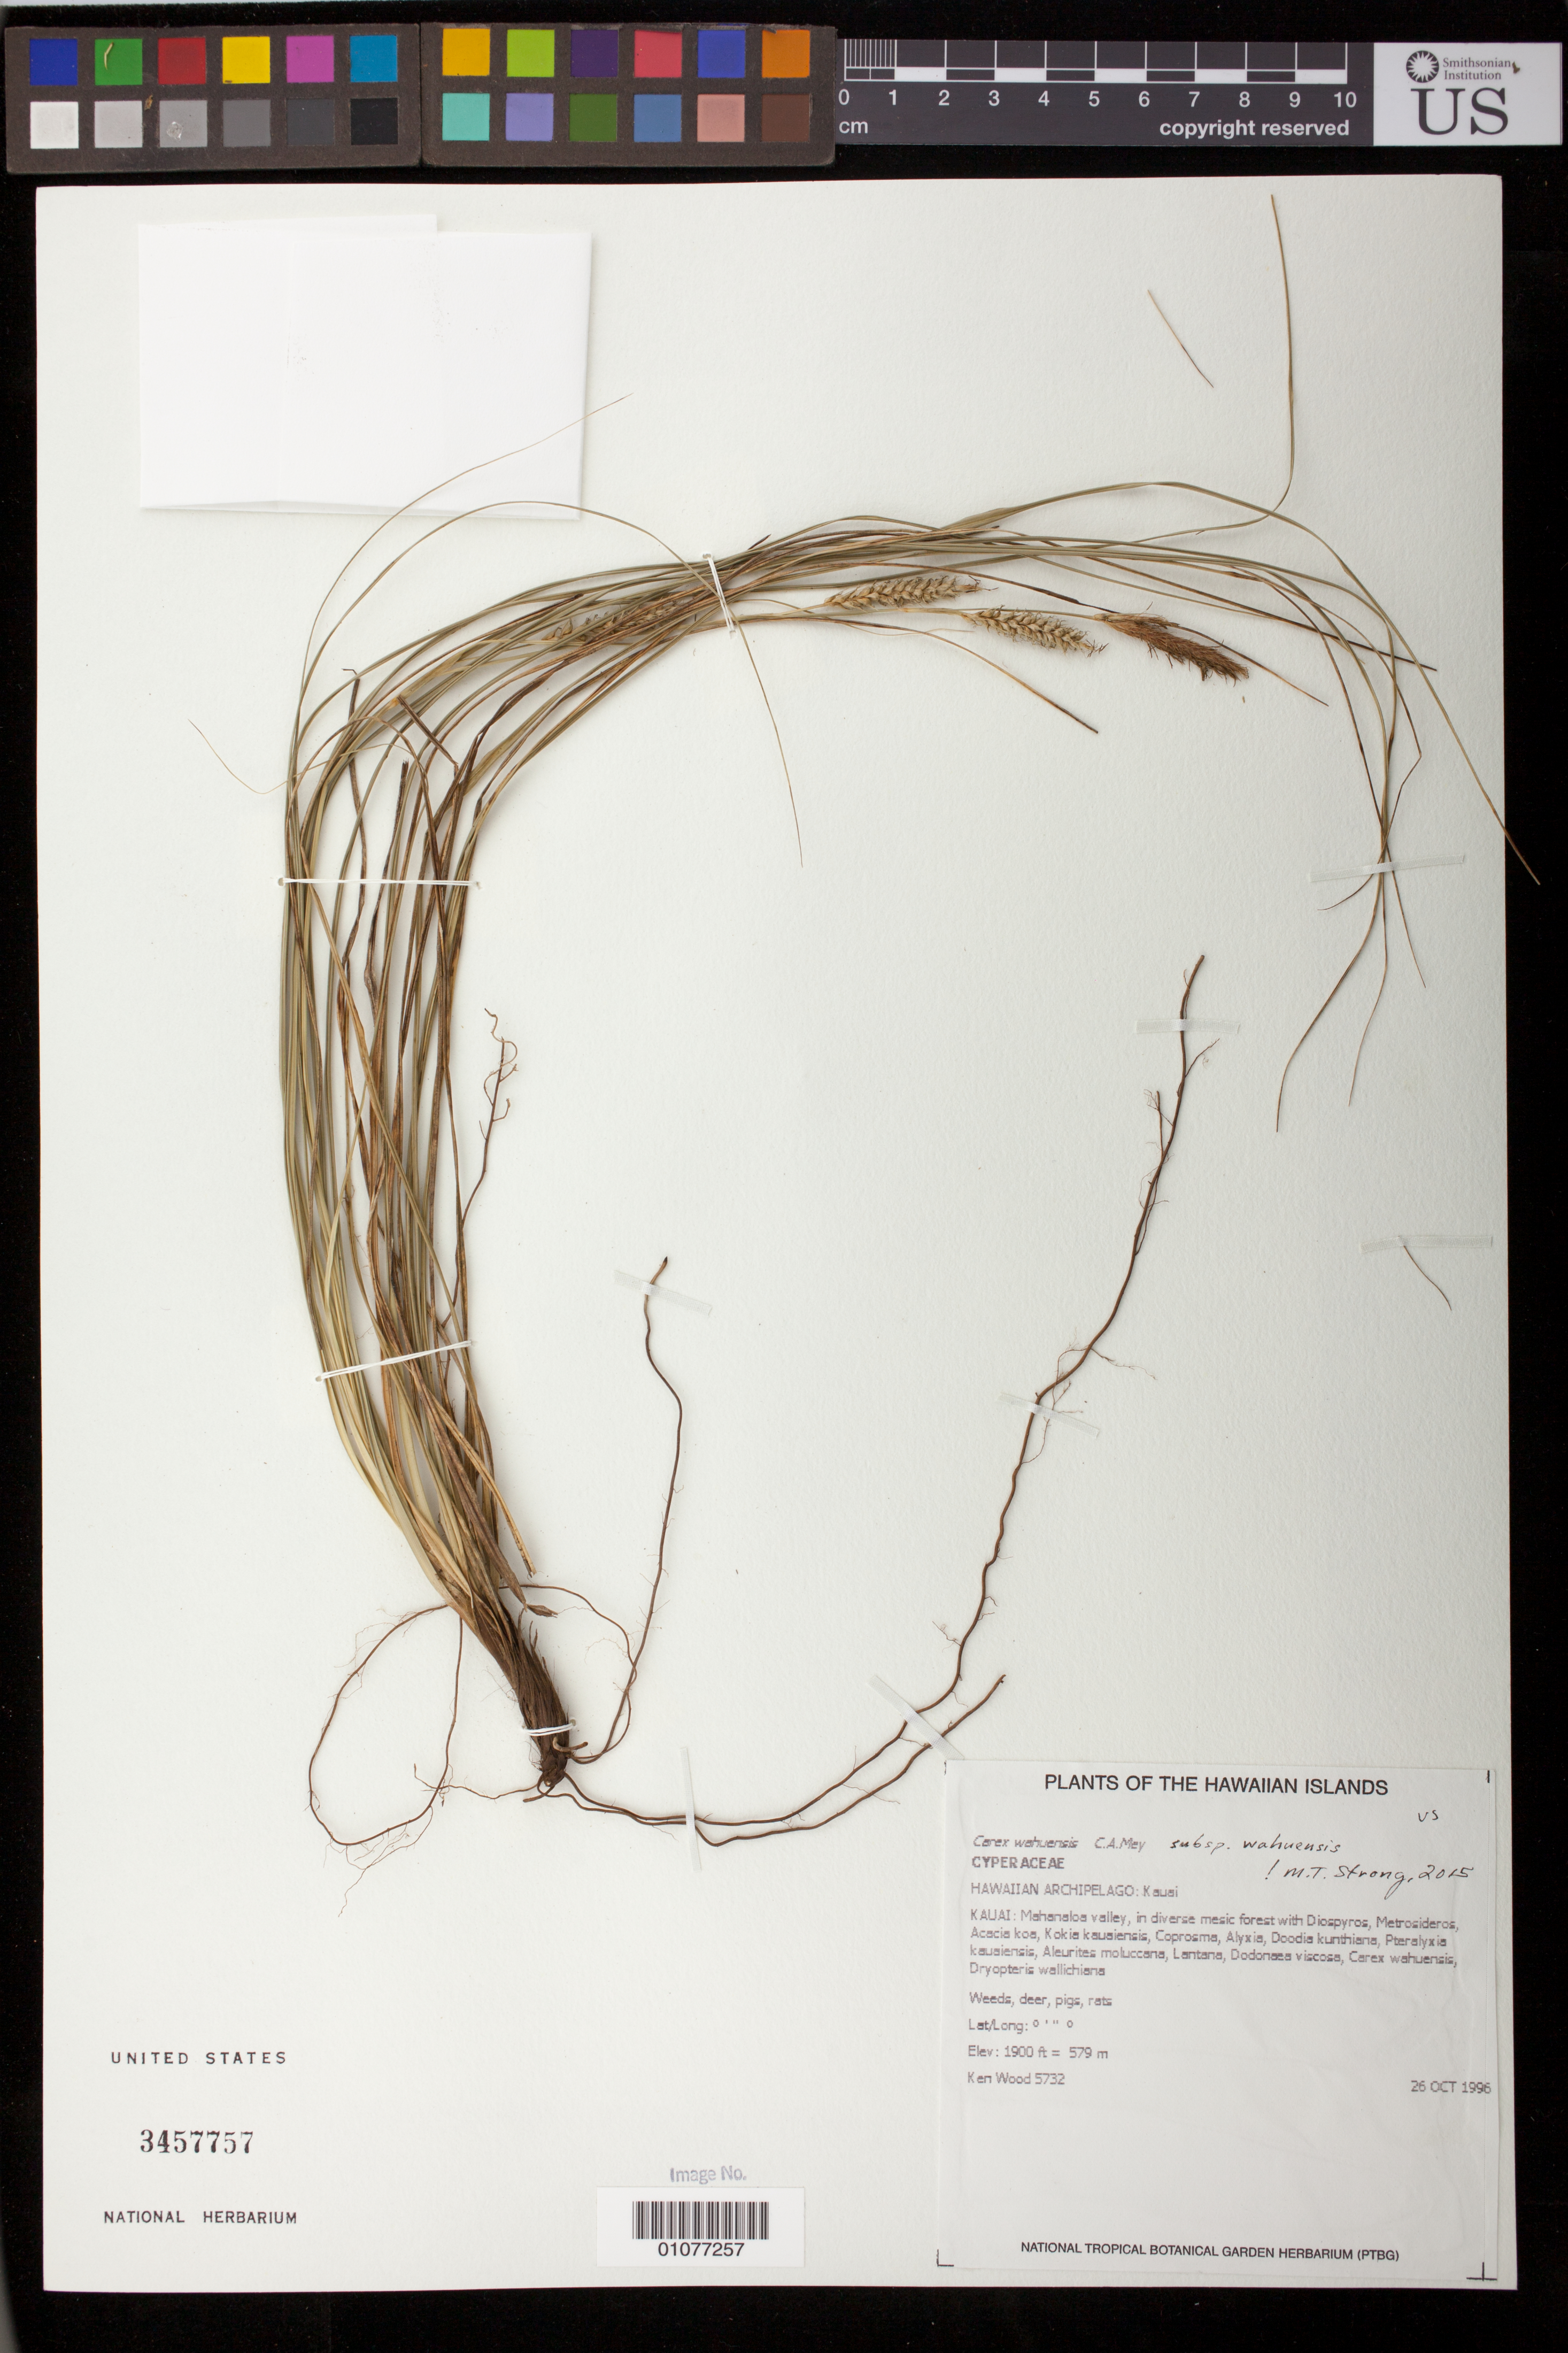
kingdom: Plantae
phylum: Tracheophyta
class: Liliopsida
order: Poales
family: Cyperaceae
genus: Carex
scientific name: Carex wahuensis subsp. wahuensis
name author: C.A. Mey.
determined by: Strong, M. T., (US), Smithsonian Institution - National Museum of Natural History (UNITED STATES)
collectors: K. R. Wood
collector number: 5732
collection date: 1996-10-26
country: United States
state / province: Hawaii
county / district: Kauai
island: Kaua'i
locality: Mahanaloa valley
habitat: In diverse mesic forest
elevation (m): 579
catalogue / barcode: US 3457757